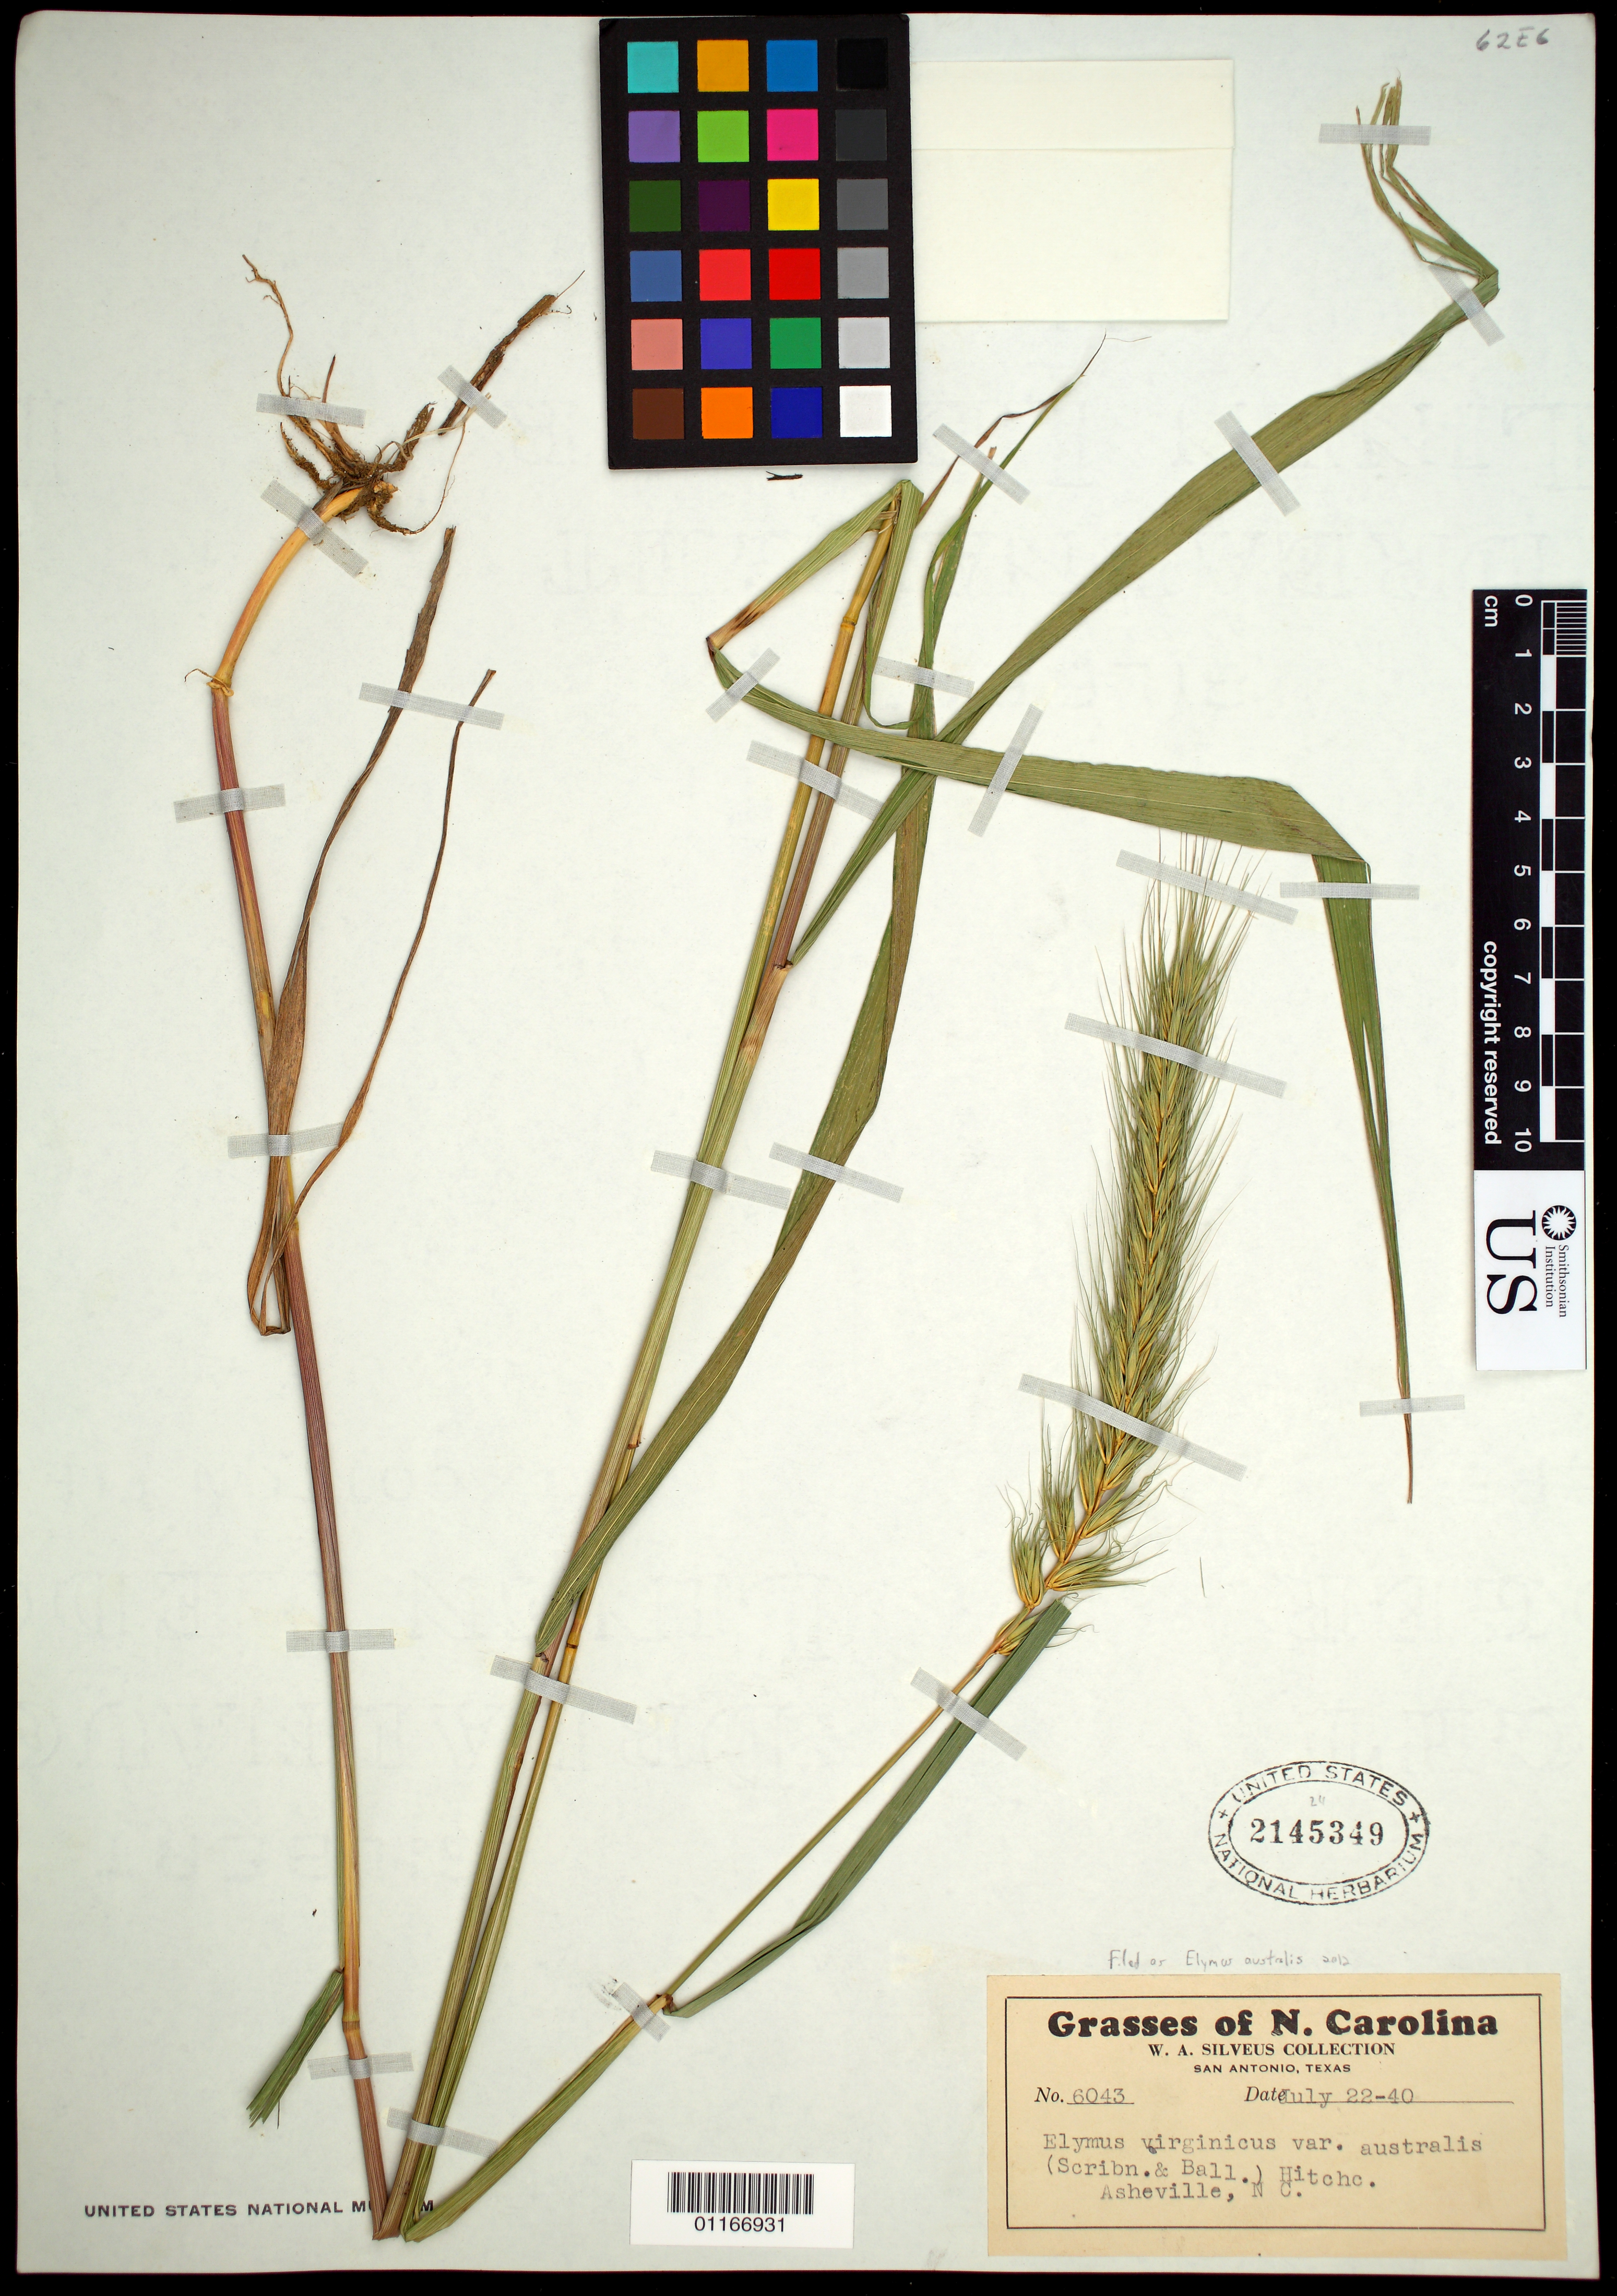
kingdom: Plantae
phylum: Tracheophyta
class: Liliopsida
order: Poales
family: Poaceae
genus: Elymus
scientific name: Elymus glabriflorus var. australis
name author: (Scribn. & C.R. Ball) J.J.N. Campb.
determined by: Poaceae Reorganization Project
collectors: W. Silveus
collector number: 6043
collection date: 1940-07-22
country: United States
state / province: North Carolina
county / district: Buncombe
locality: Asheville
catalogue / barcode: US 2145349